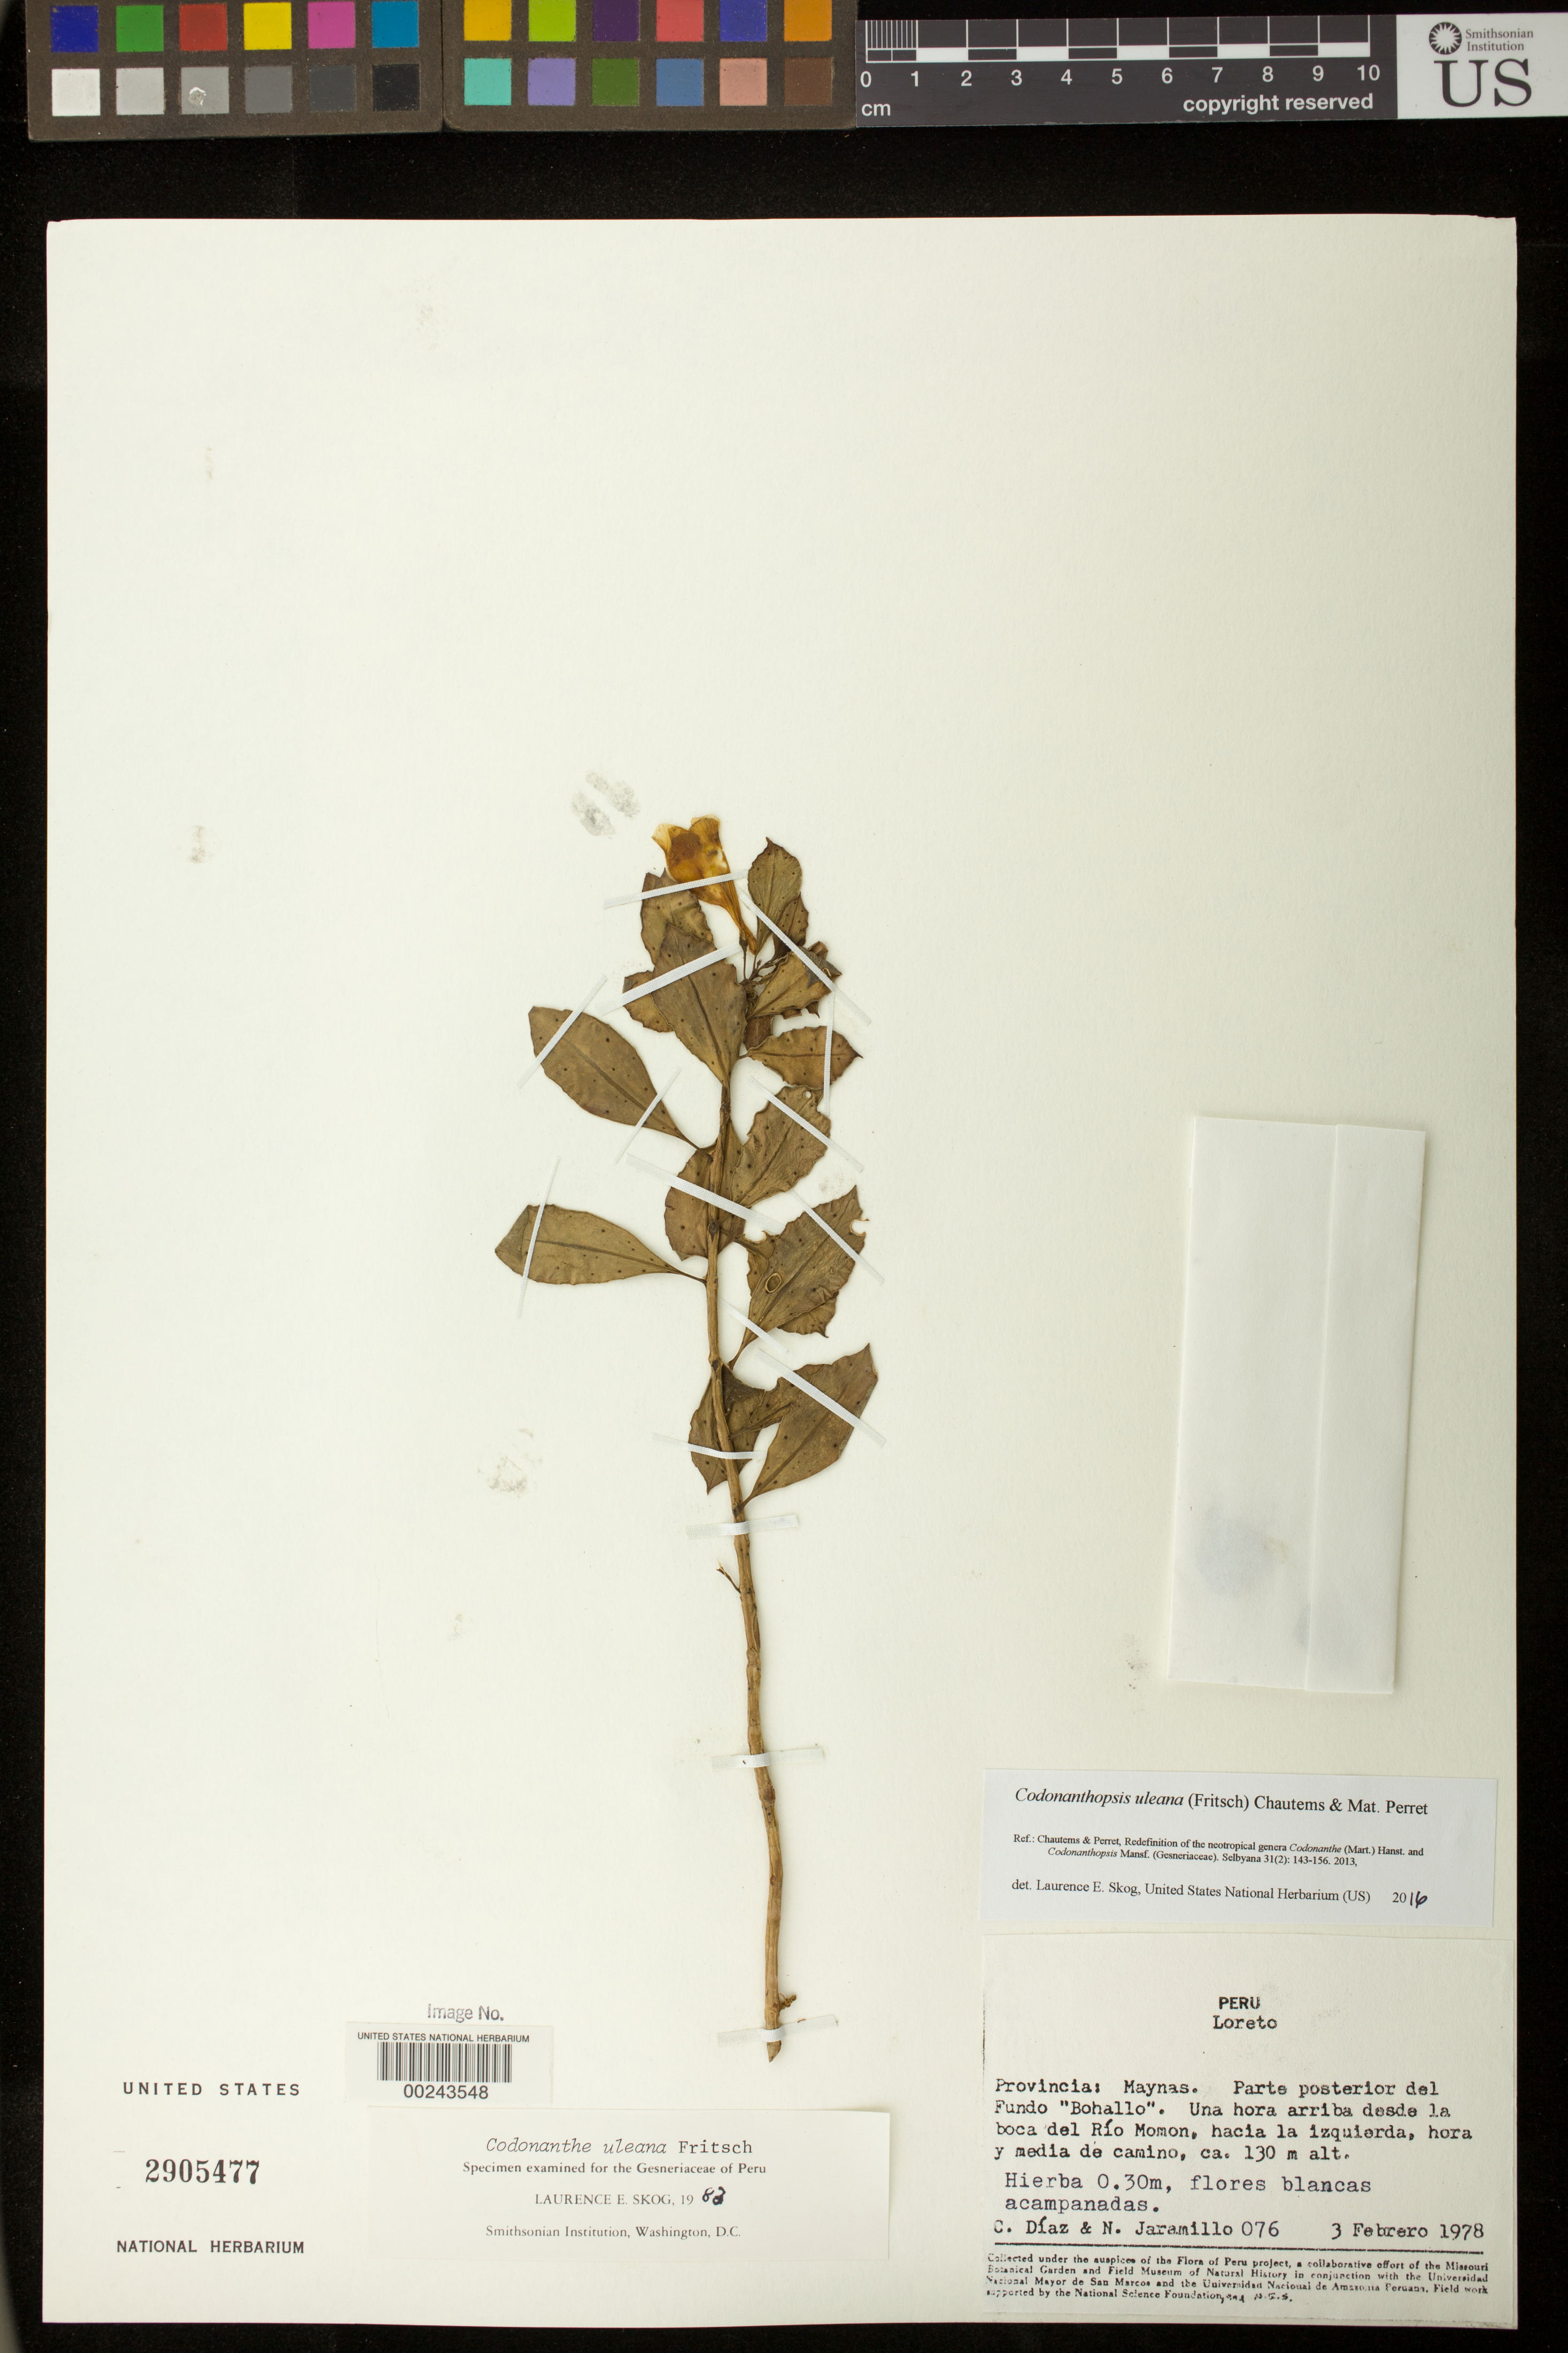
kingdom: Plantae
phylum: Tracheophyta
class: Magnoliopsida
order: Lamiales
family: Gesneriaceae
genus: Codonanthopsis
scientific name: Codonanthopsis uleana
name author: (Fritsch) Chautems & Mat.Perret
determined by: Skog, Laurence E.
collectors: C. Díaz S. & N. Jaramillo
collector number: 76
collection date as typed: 03 Feb 1978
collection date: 1978-02-03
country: Peru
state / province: Loreto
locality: Prov. Maynas; posterior part of Fundo "Bahallo", an hour above mouth of Rio Momon, near the left, ...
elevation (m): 130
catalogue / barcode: US 2905477